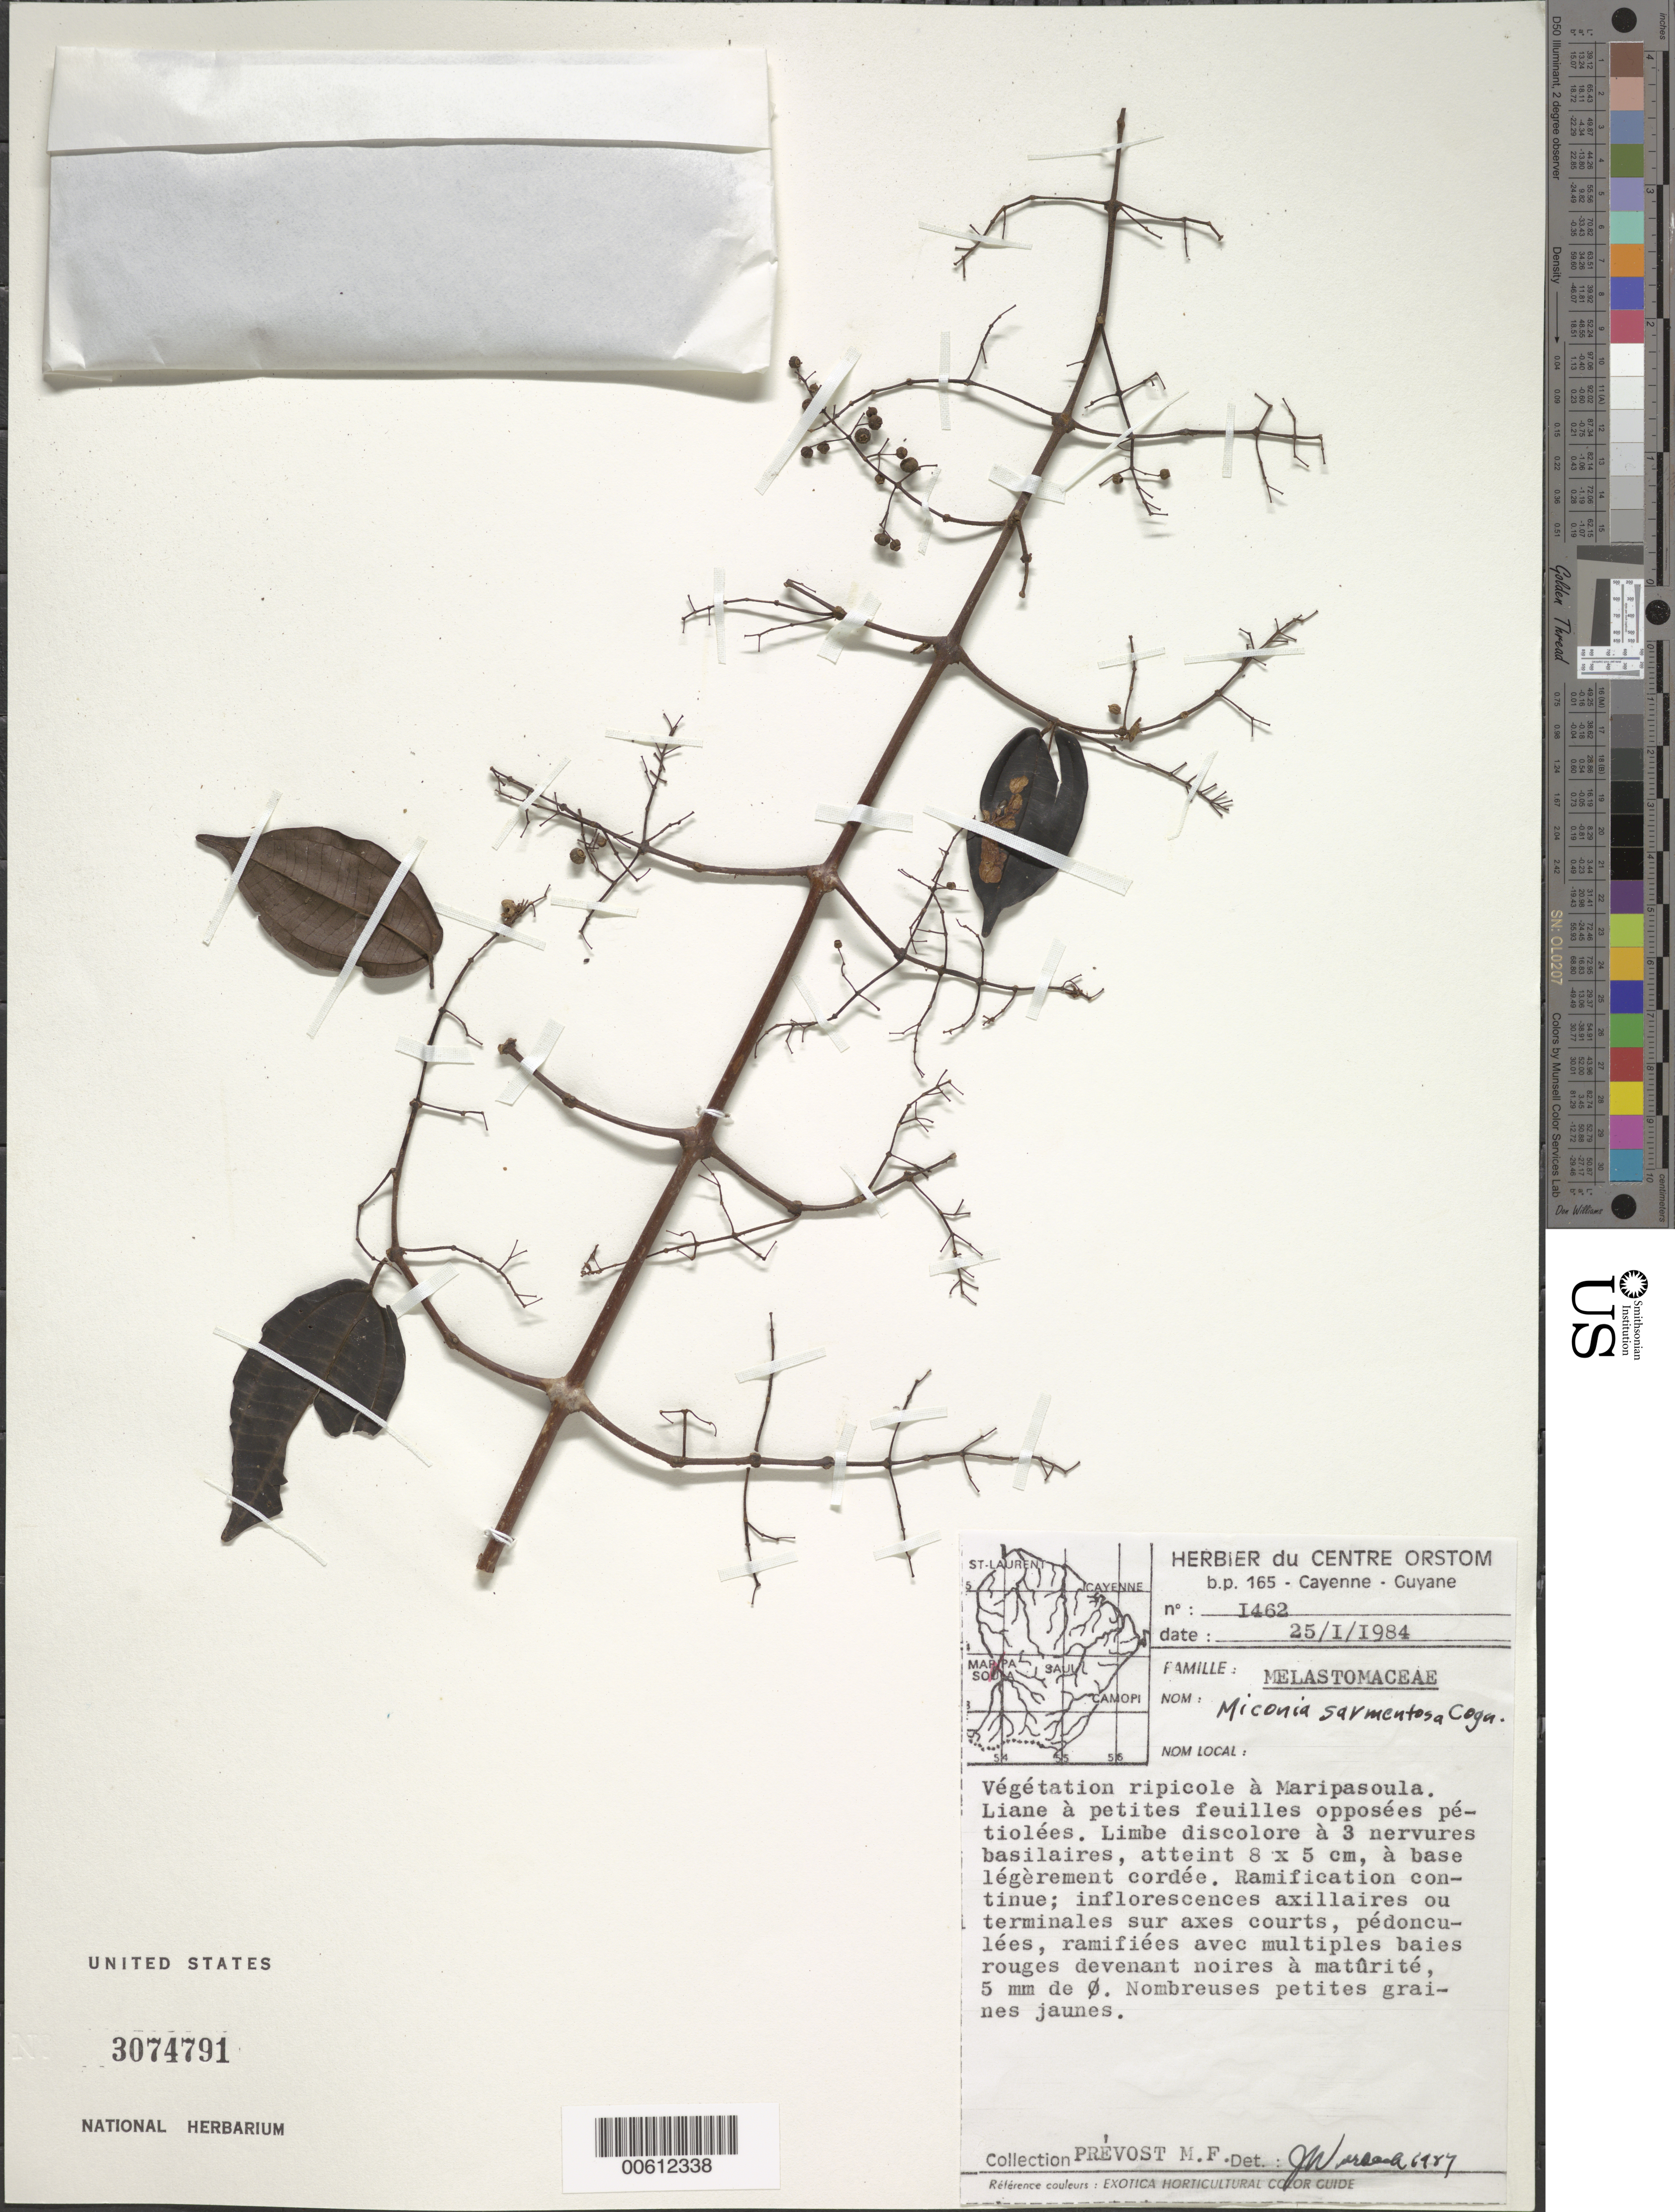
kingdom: Plantae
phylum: Tracheophyta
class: Magnoliopsida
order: Myrtales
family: Melastomataceae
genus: Miconia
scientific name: Miconia sarmentosa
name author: Cogn.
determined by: Wurdack, John J., (US), US (UNITED STATES)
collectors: M.-F. Prévost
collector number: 1462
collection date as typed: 25-Jan-84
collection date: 1984-01-25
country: French Guiana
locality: Maripasoula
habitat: Vegetation ripicole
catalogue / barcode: US 3074791